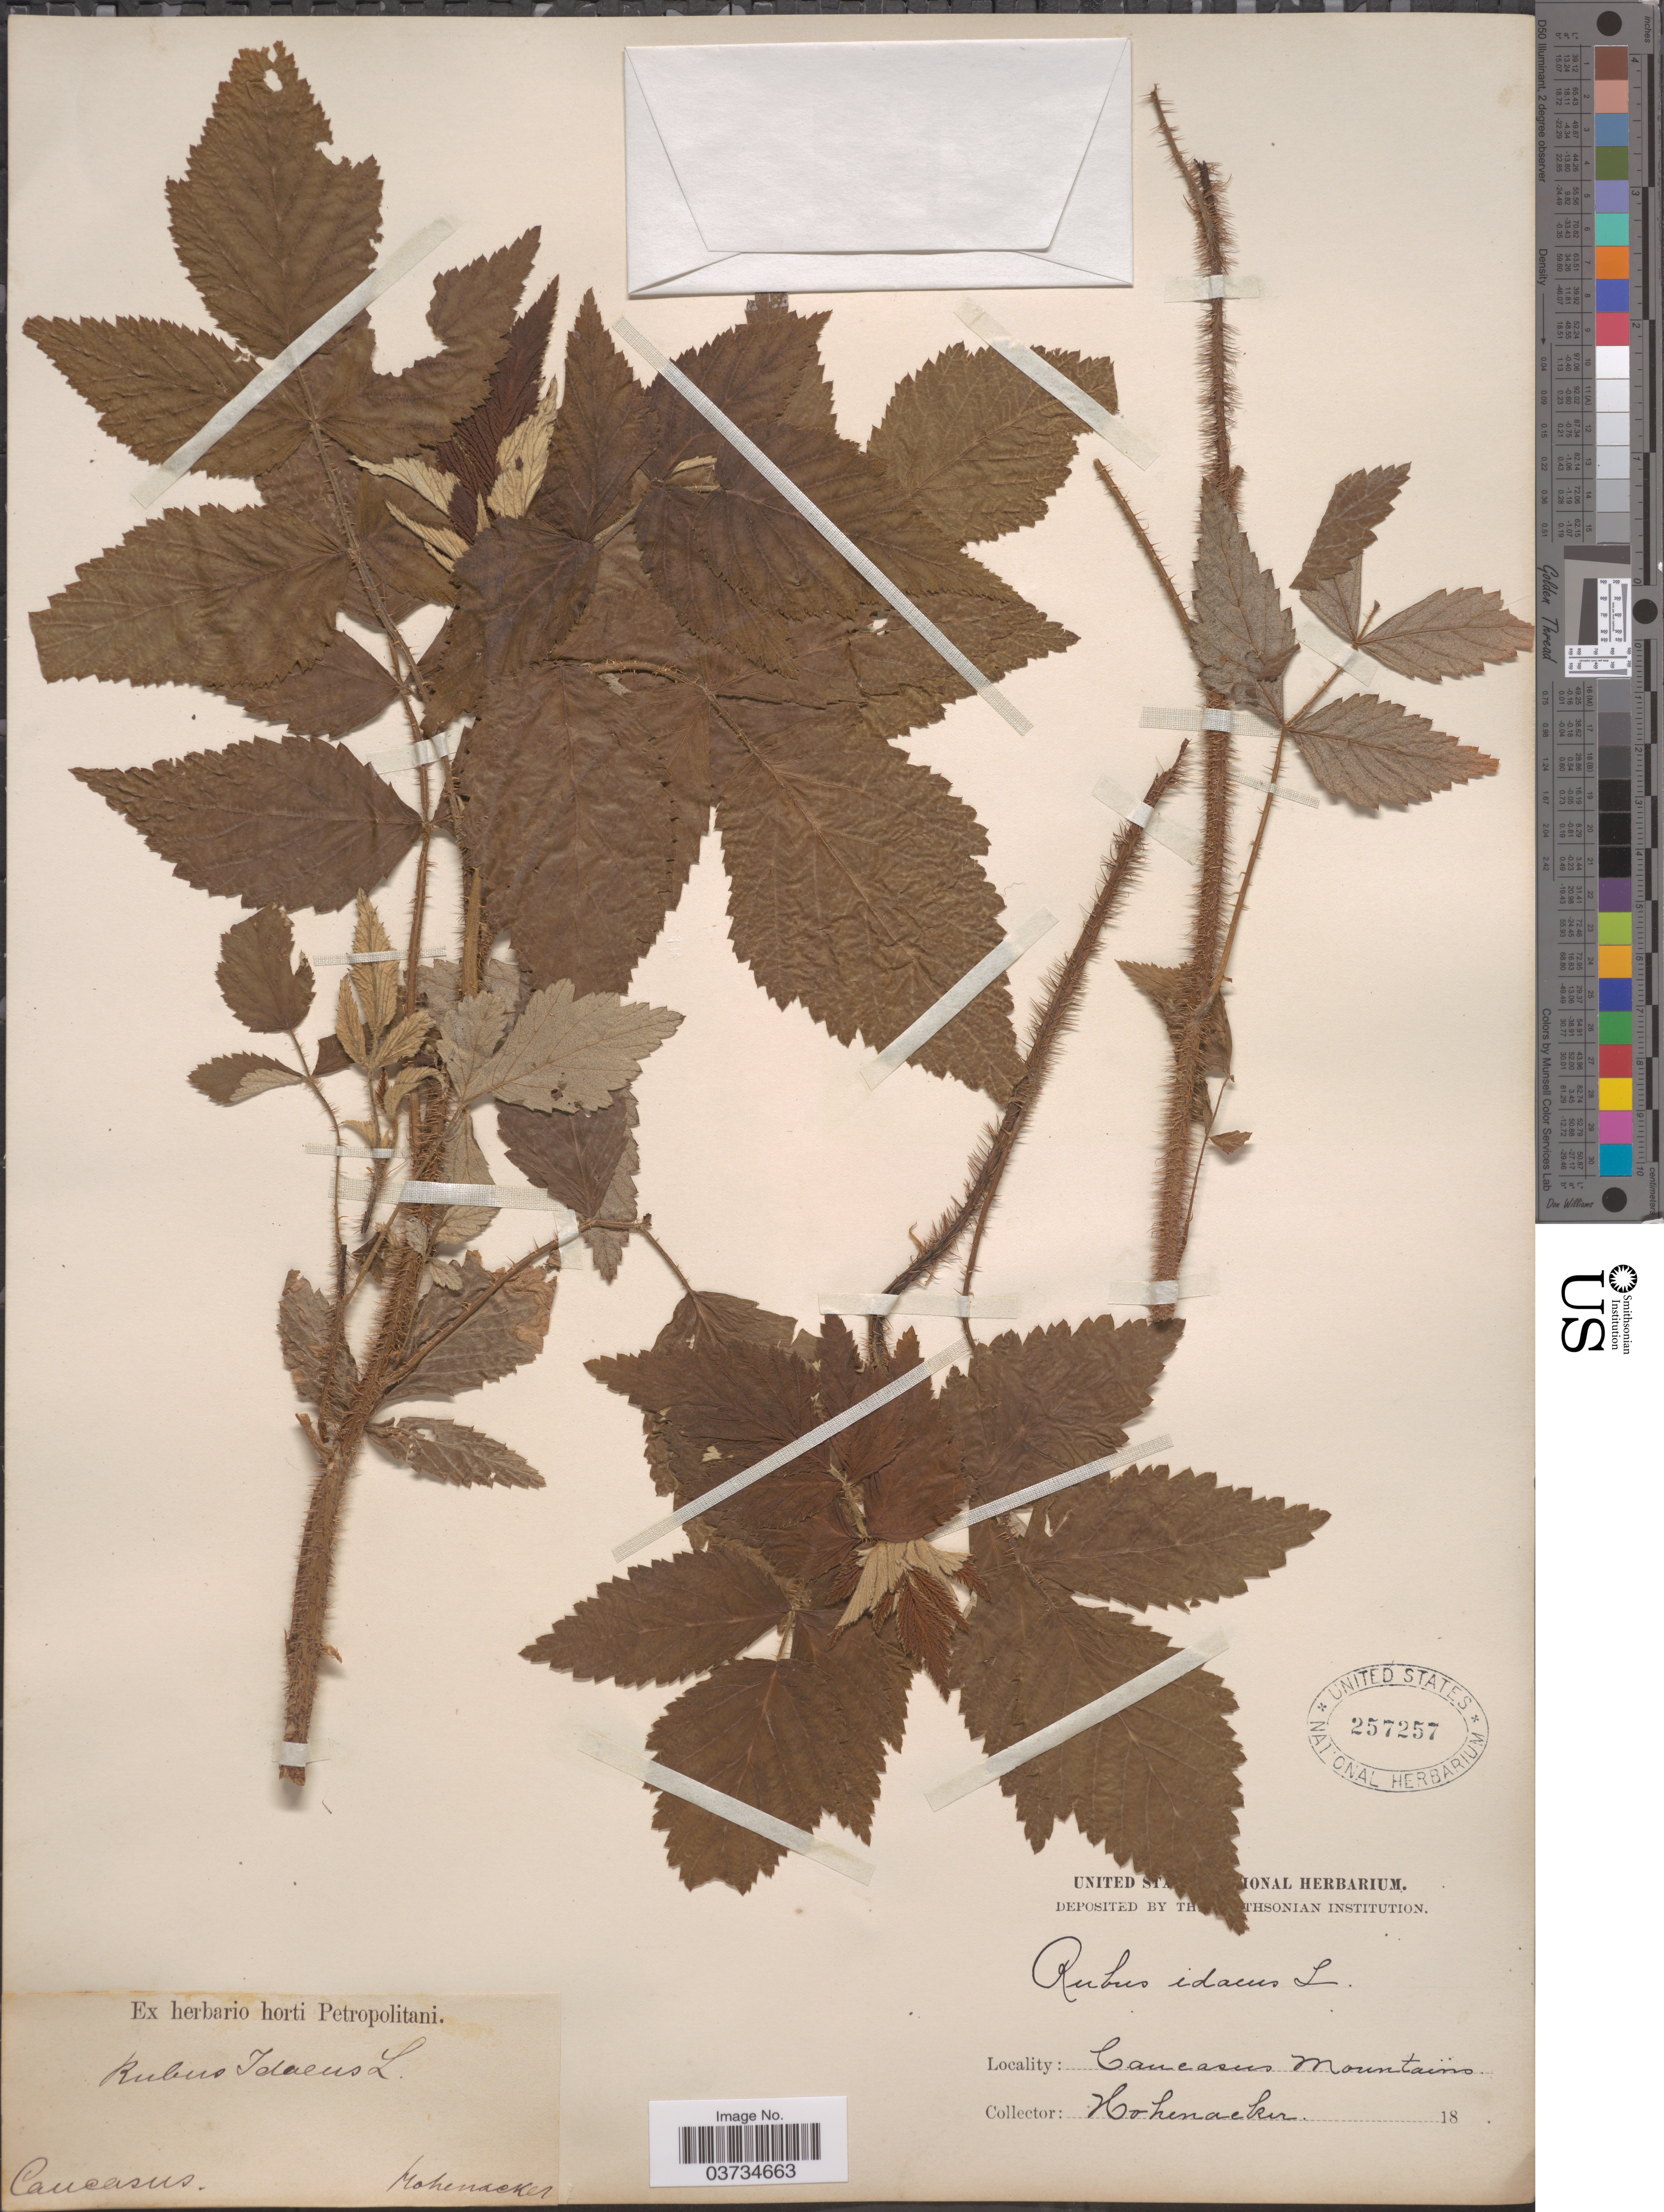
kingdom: Plantae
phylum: Tracheophyta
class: Magnoliopsida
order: Rosales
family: Rosaceae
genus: Rubus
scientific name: Rubus idaeus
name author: L.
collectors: Hohenacker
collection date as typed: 18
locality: Caucasus. Caucasus. Mountains.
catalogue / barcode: US 257257